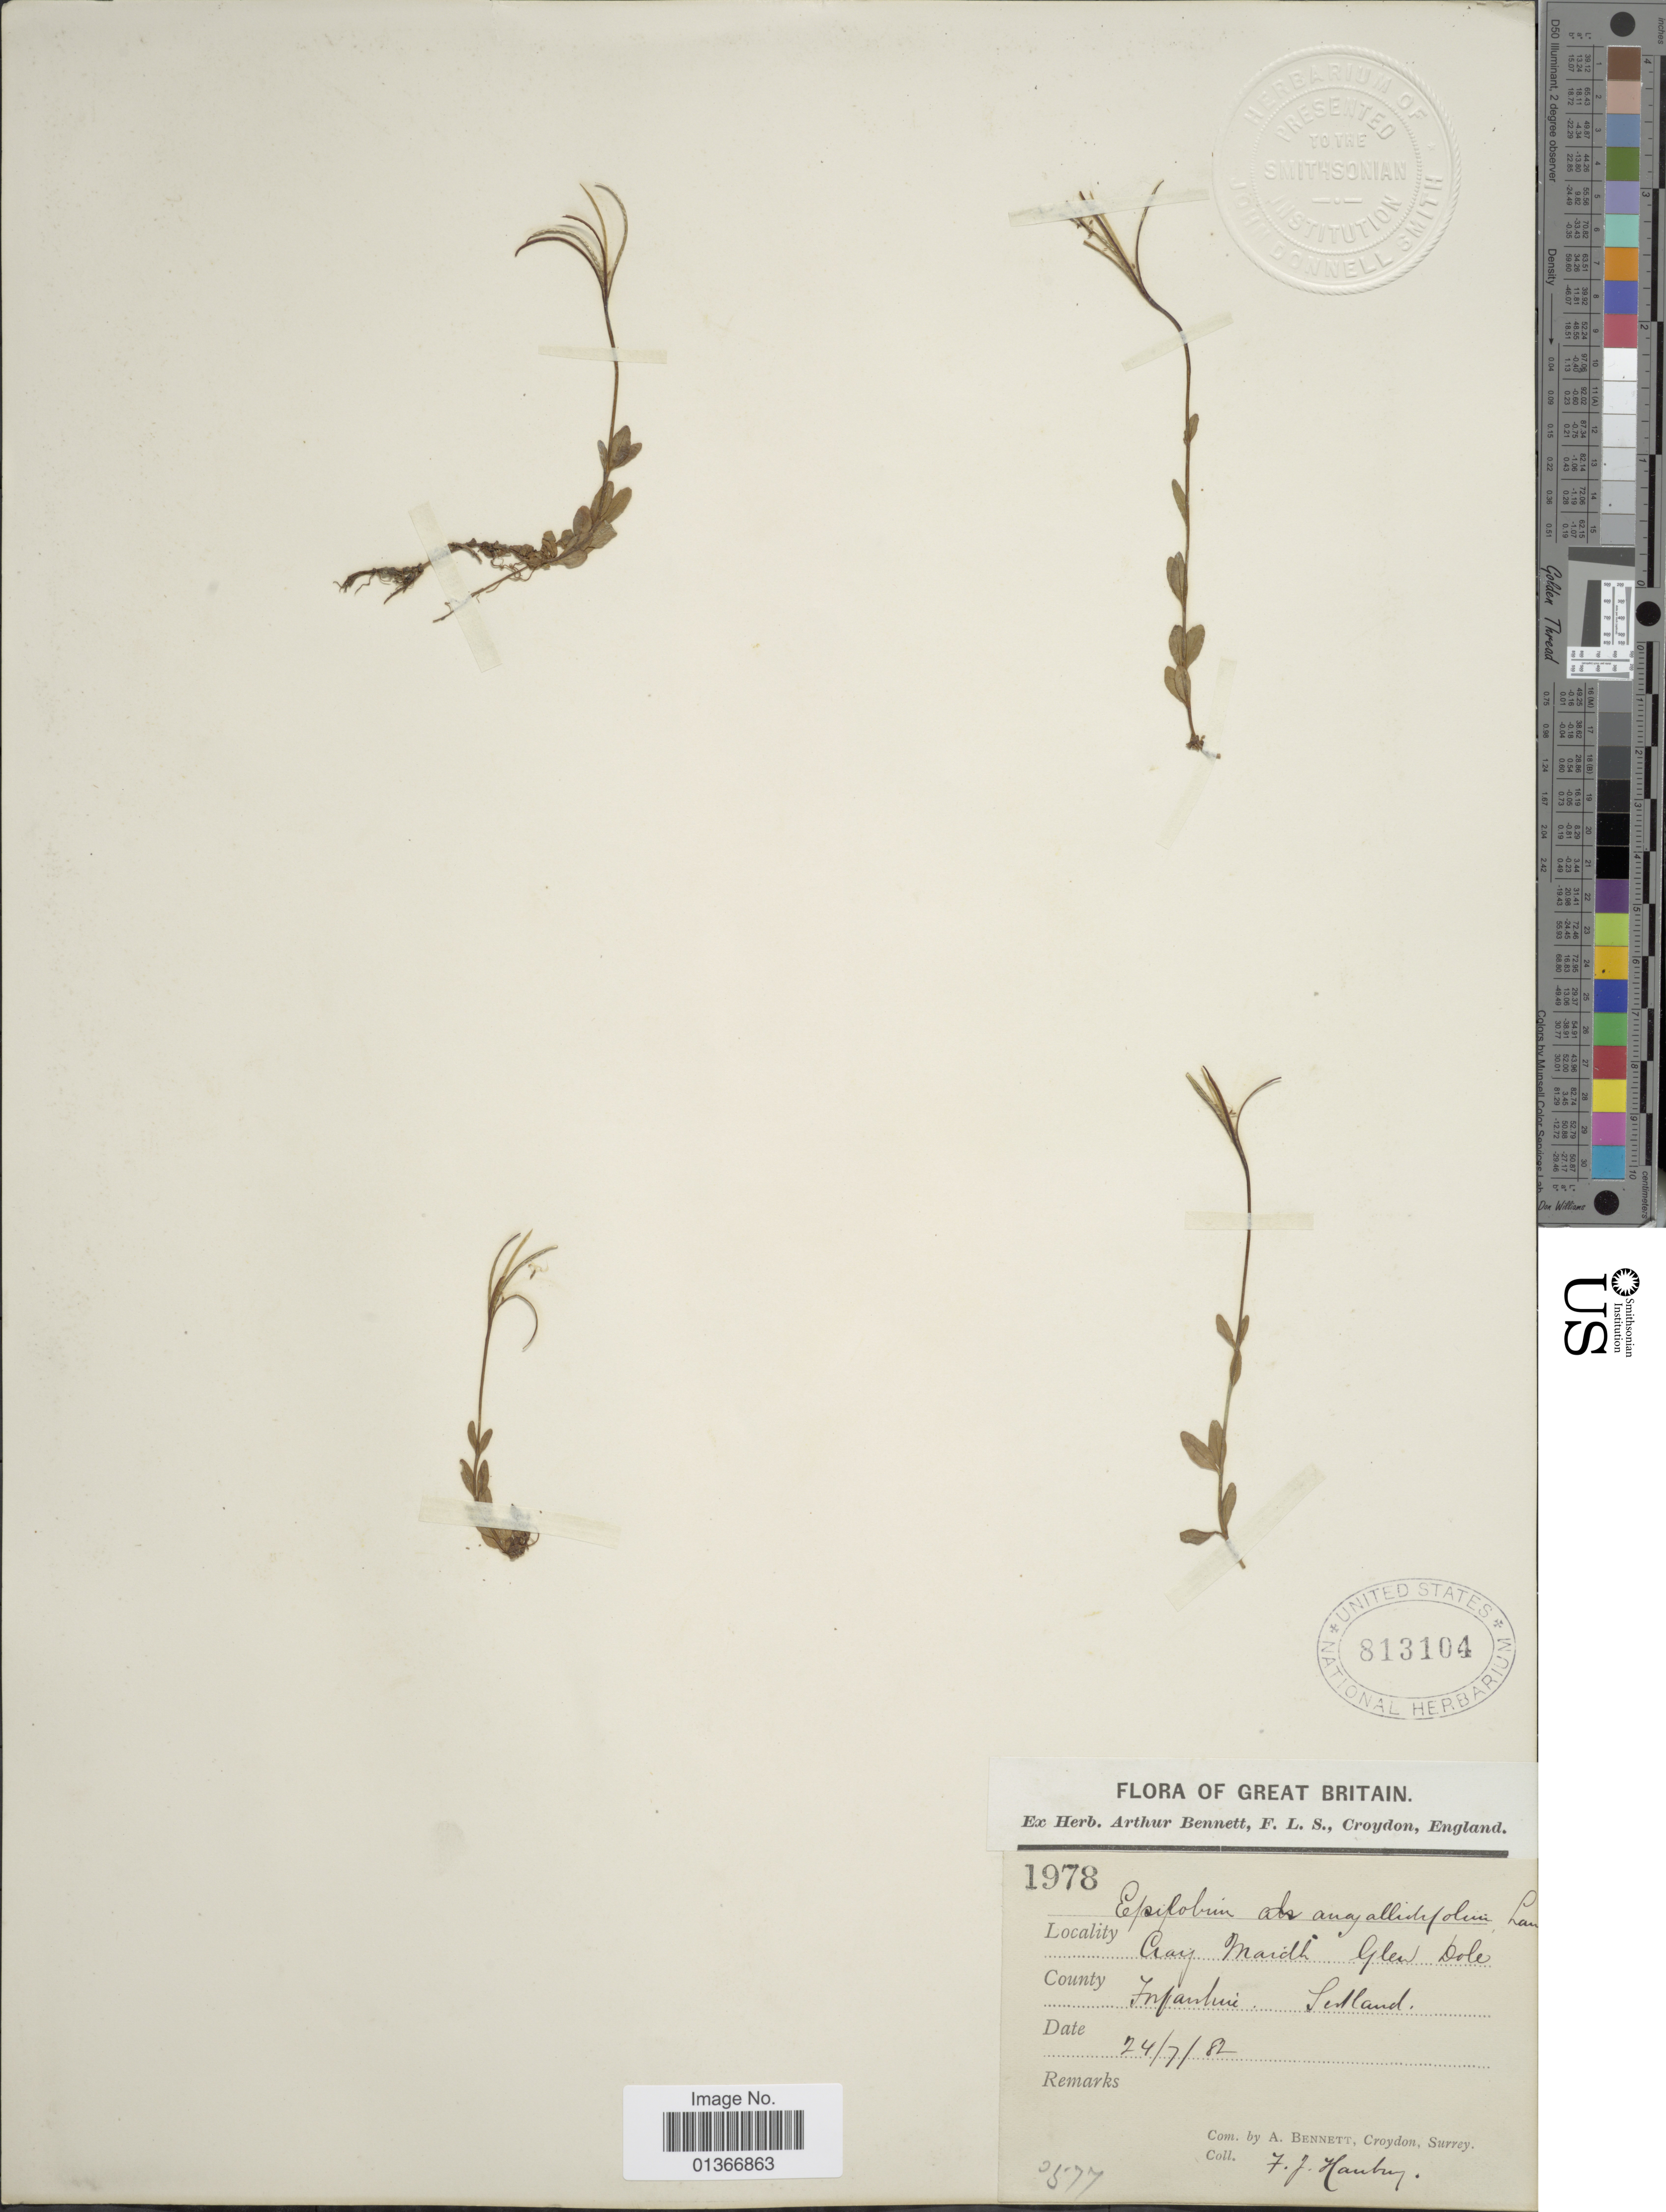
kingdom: Plantae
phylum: Tracheophyta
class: Magnoliopsida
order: Myrtales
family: Onagraceae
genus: Epilobium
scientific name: Epilobium anagallidifolium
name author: Lam.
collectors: F. Hanbury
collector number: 0577*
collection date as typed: Transcribed d/m/y: 24/7/82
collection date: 1882-07-24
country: United Kingdom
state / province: Scotland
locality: Cray Mardh Glen Dole (Doll), County Forfarshire (Angus)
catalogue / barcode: US 813104